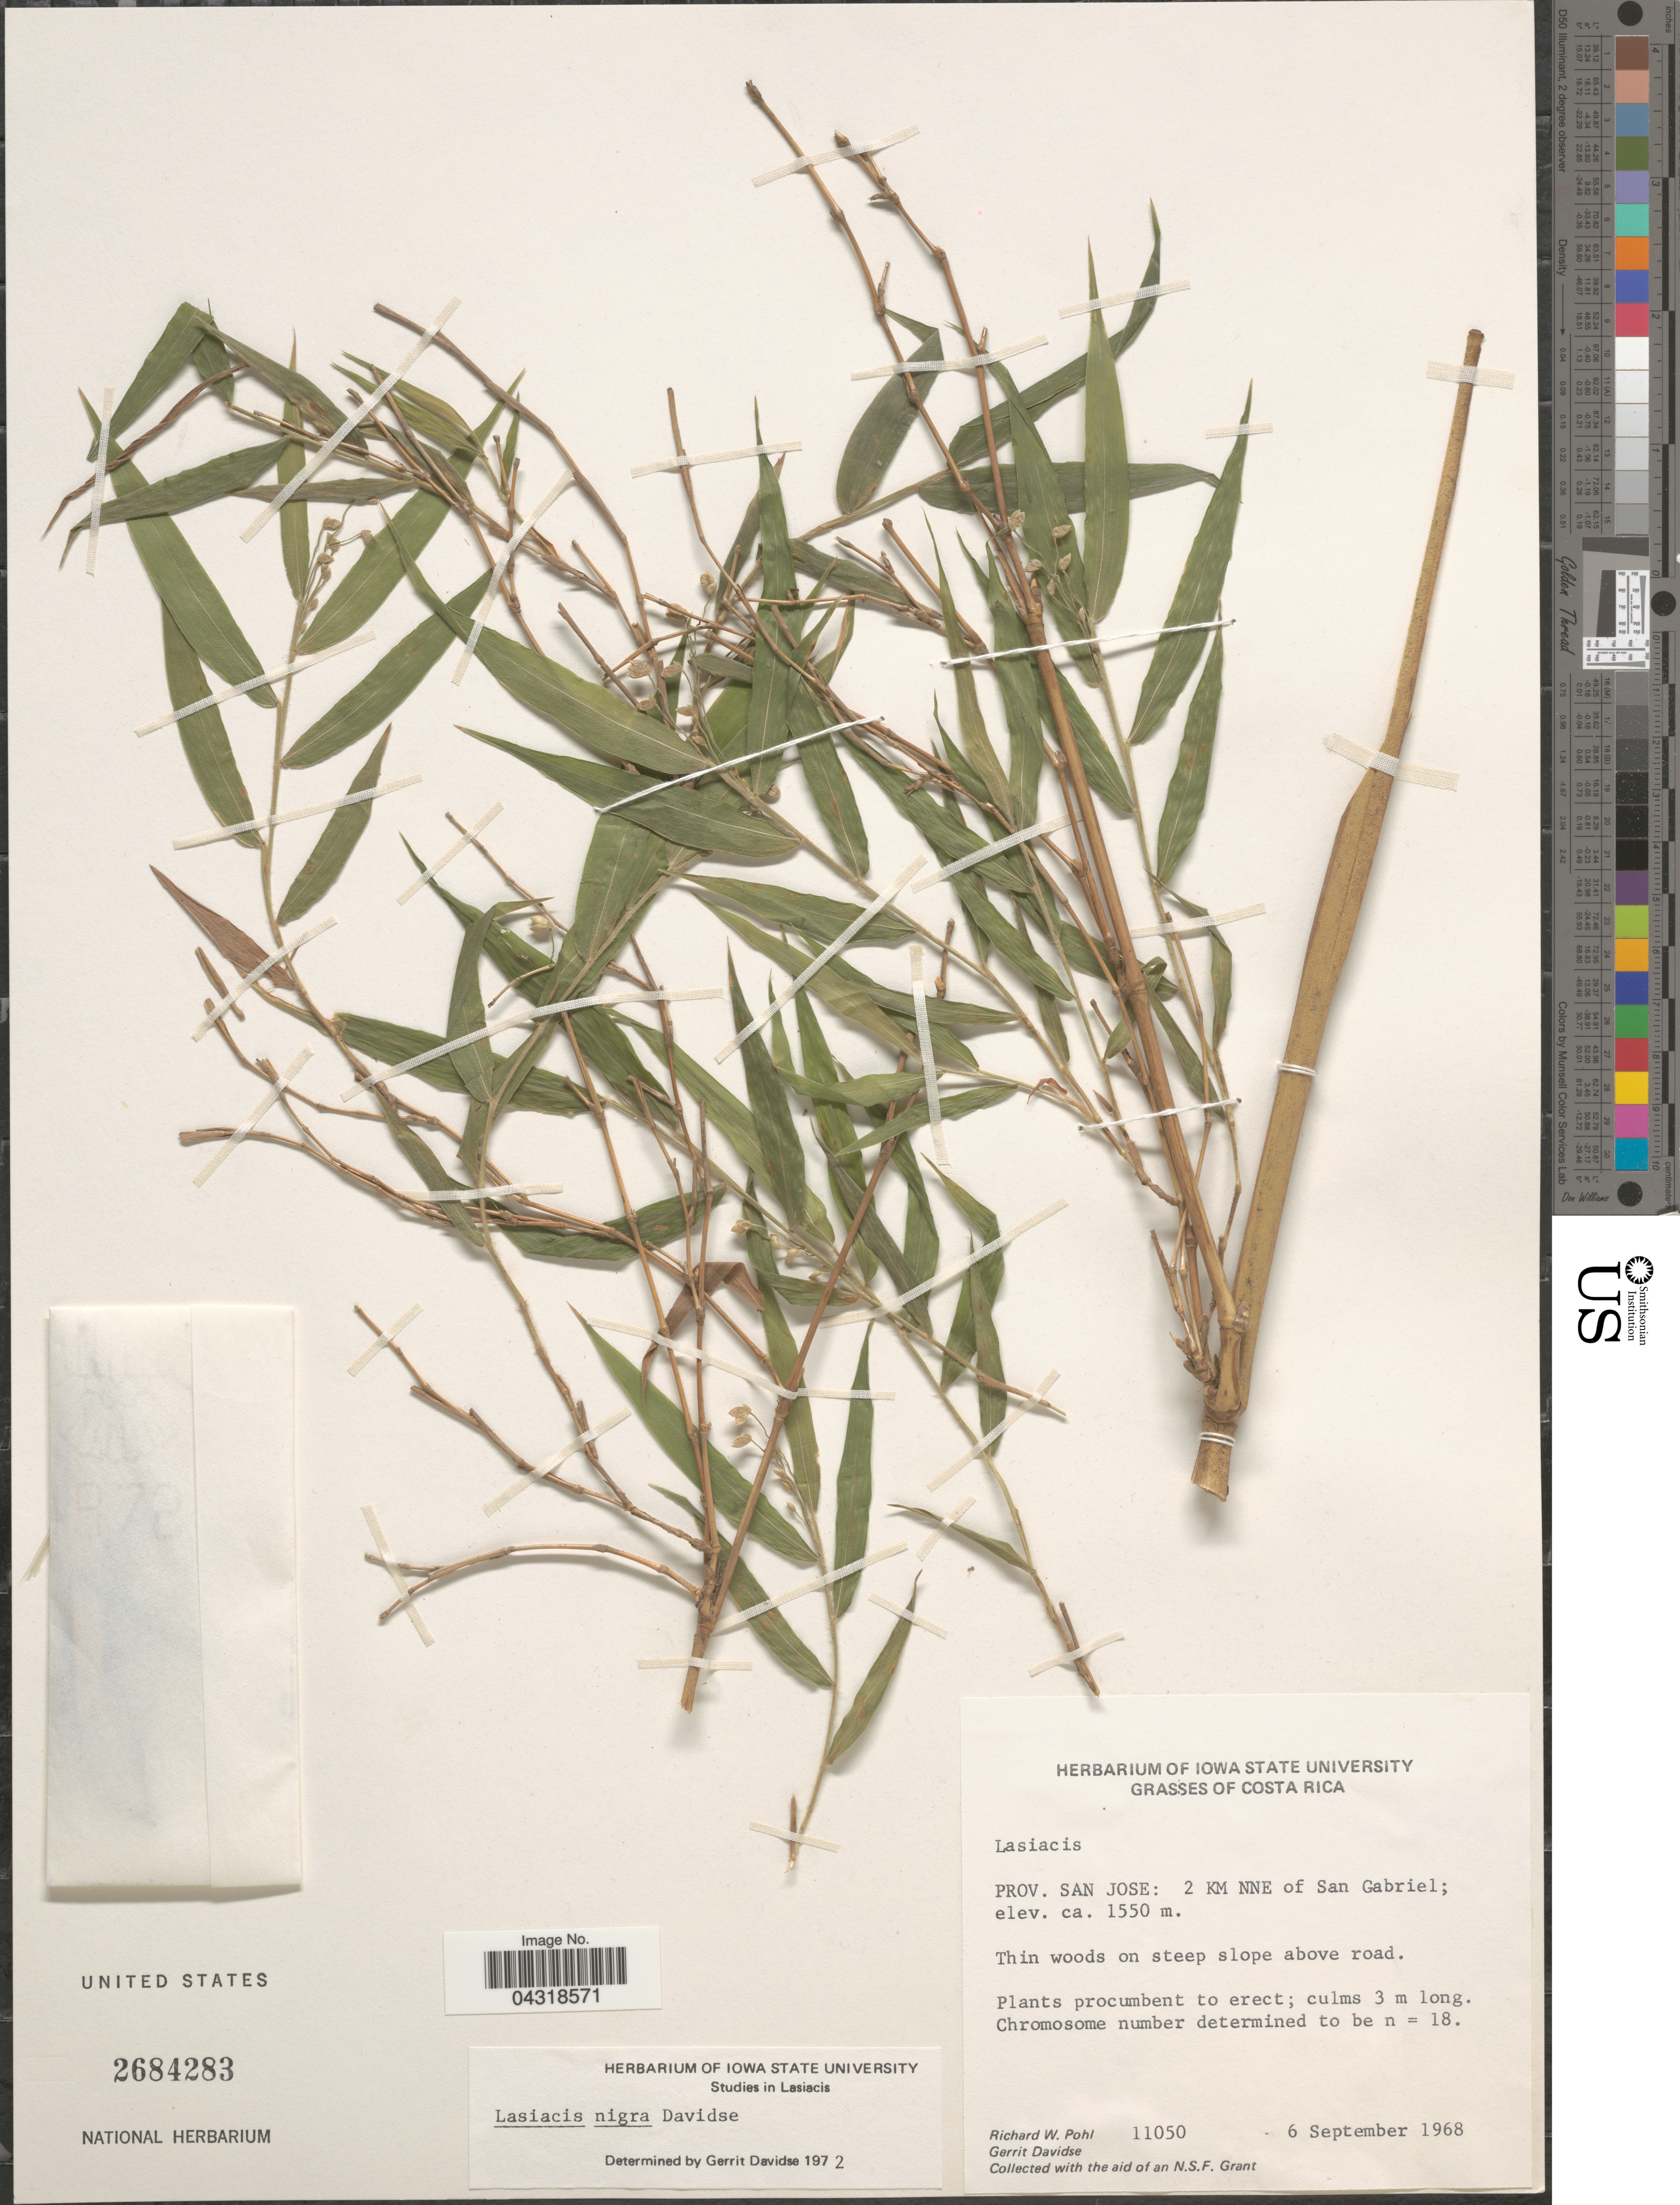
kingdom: Plantae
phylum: Tracheophyta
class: Liliopsida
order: Poales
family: Poaceae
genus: Lasiacis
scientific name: Lasiacis nigra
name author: Davidse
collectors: R. W. Pohl & G. Davidse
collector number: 11050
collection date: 1968-09-06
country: Costa Rica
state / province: San José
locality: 2 KM NNE of San Gabriel.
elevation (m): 1550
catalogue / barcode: US 2684283